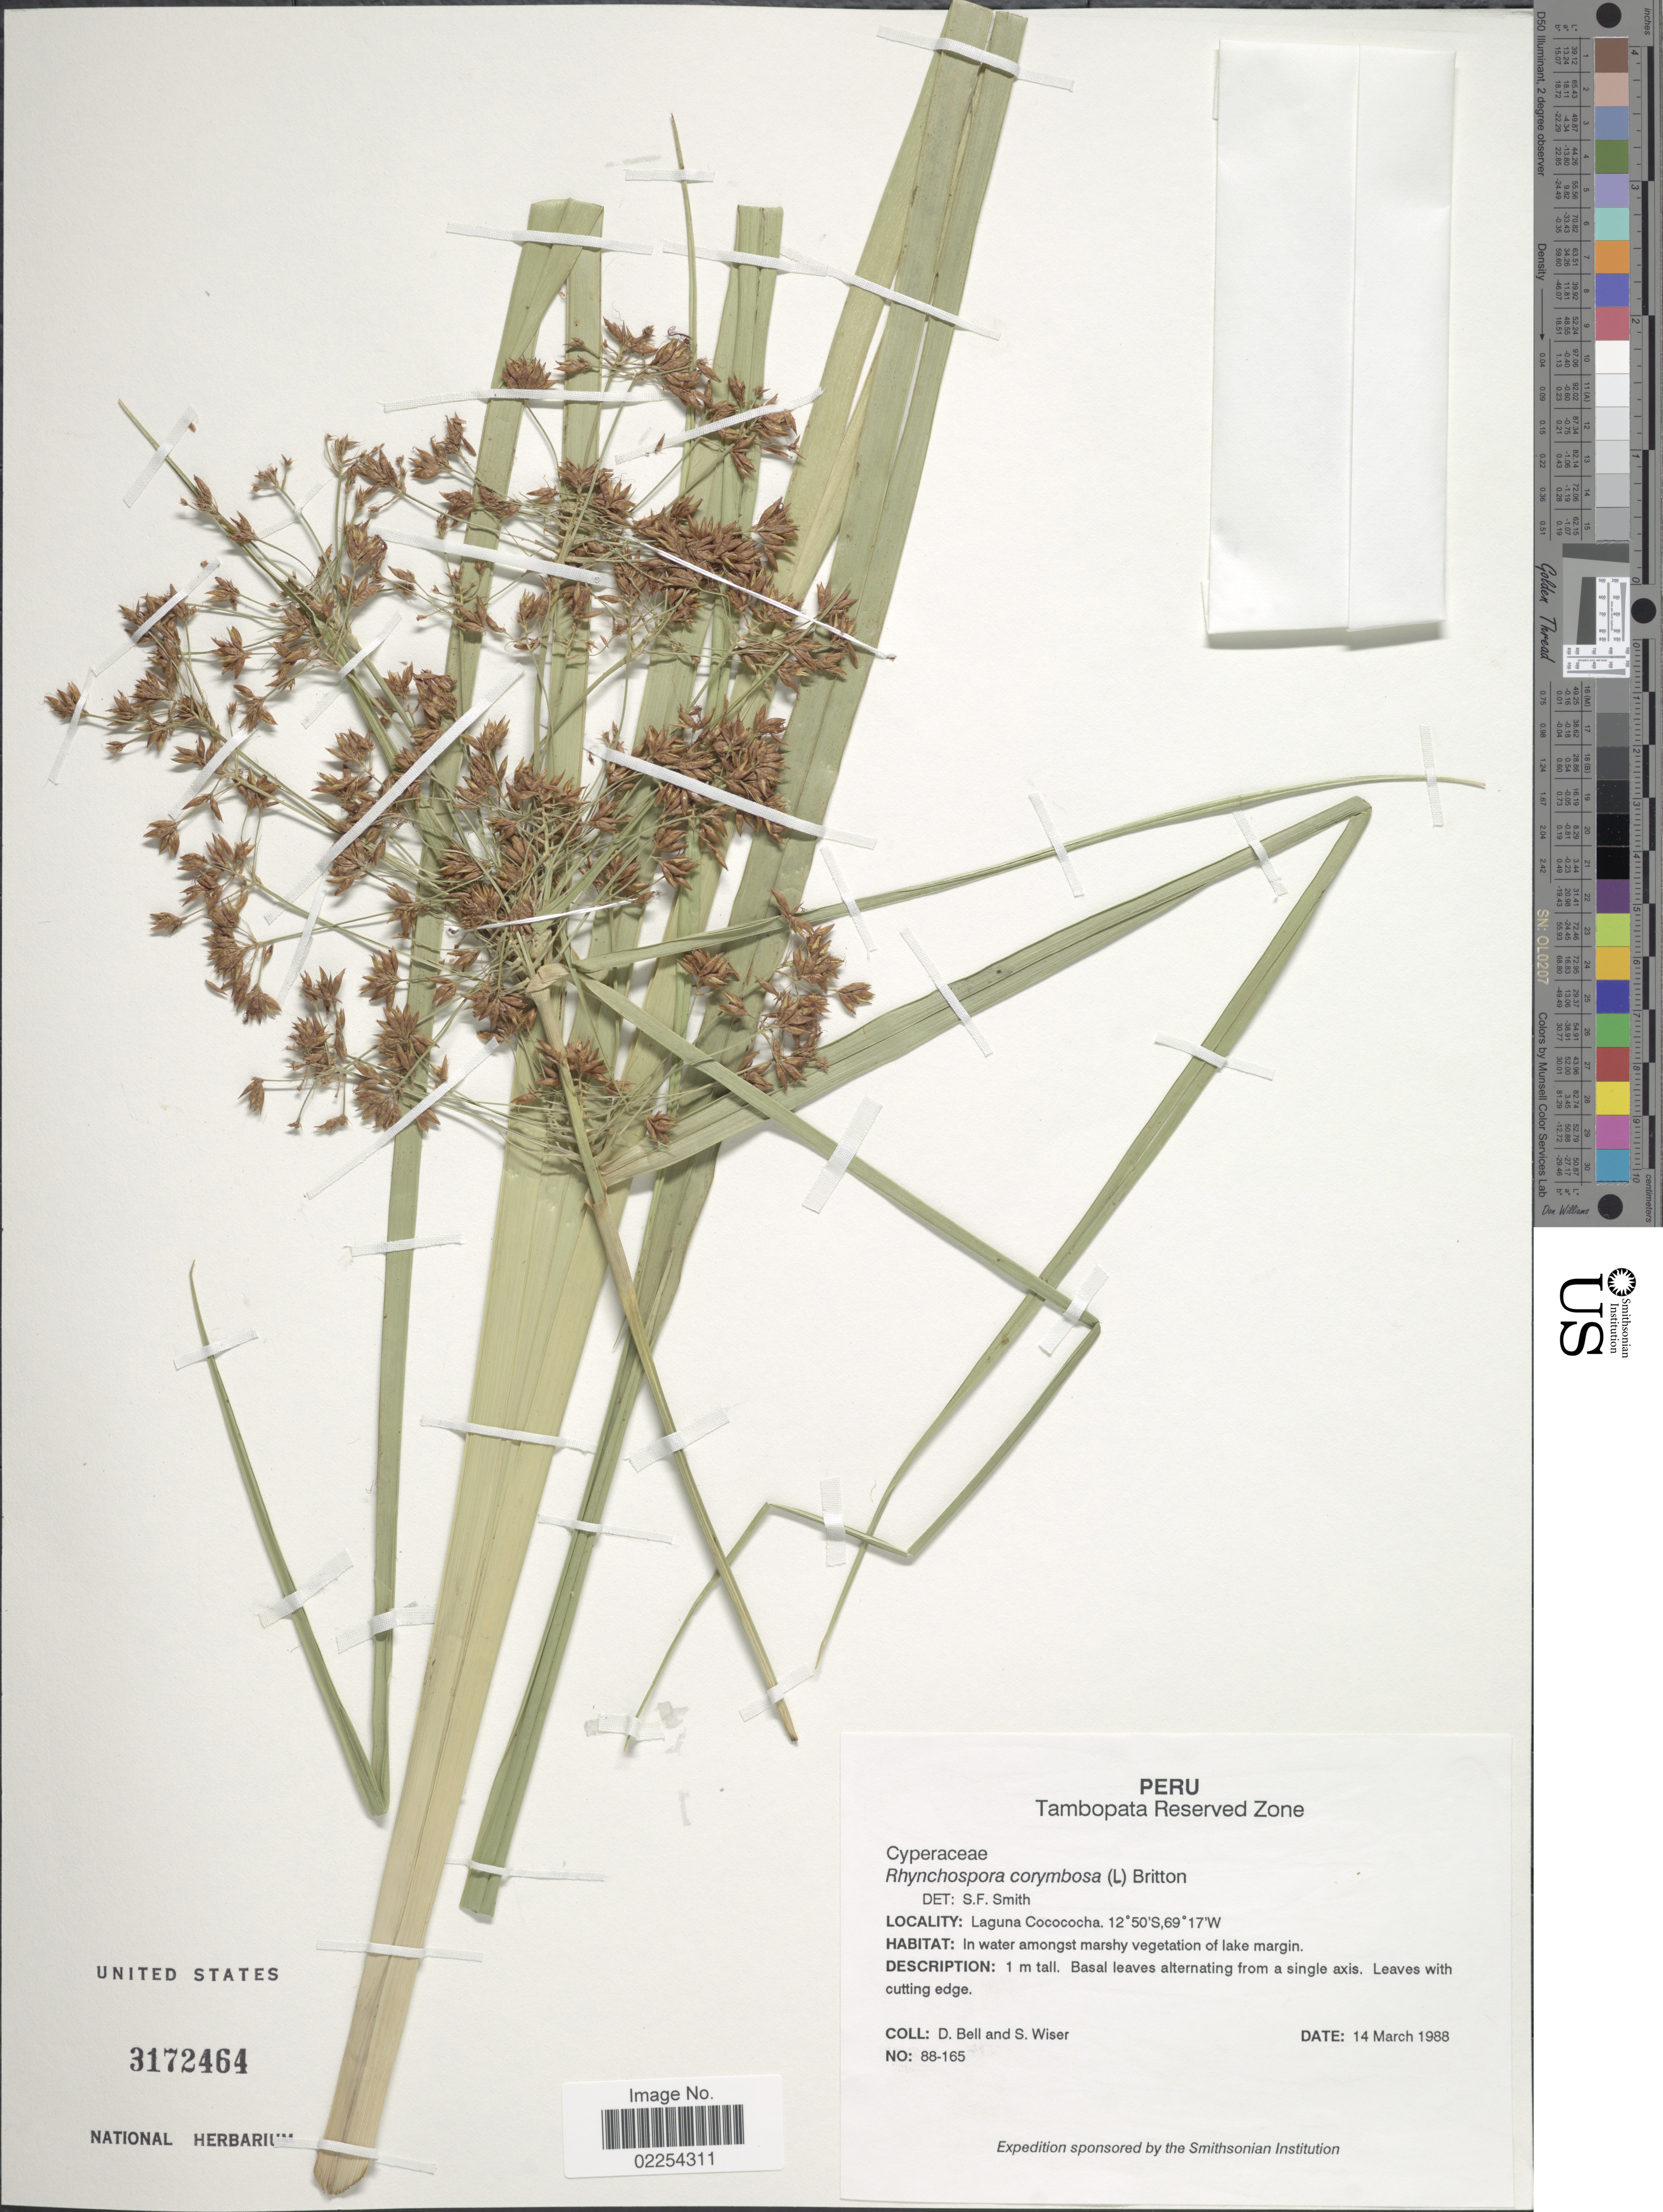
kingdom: Plantae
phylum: Tracheophyta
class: Liliopsida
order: Poales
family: Cyperaceae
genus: Rhynchospora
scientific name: Rhynchospora corymbosa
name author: (L.) Britton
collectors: D. A. Bell & S. Wiser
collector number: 88-165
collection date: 1988-03-14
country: Peru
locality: Tambopata Reserved Zone, Laguna Cocococha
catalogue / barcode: US 3172464